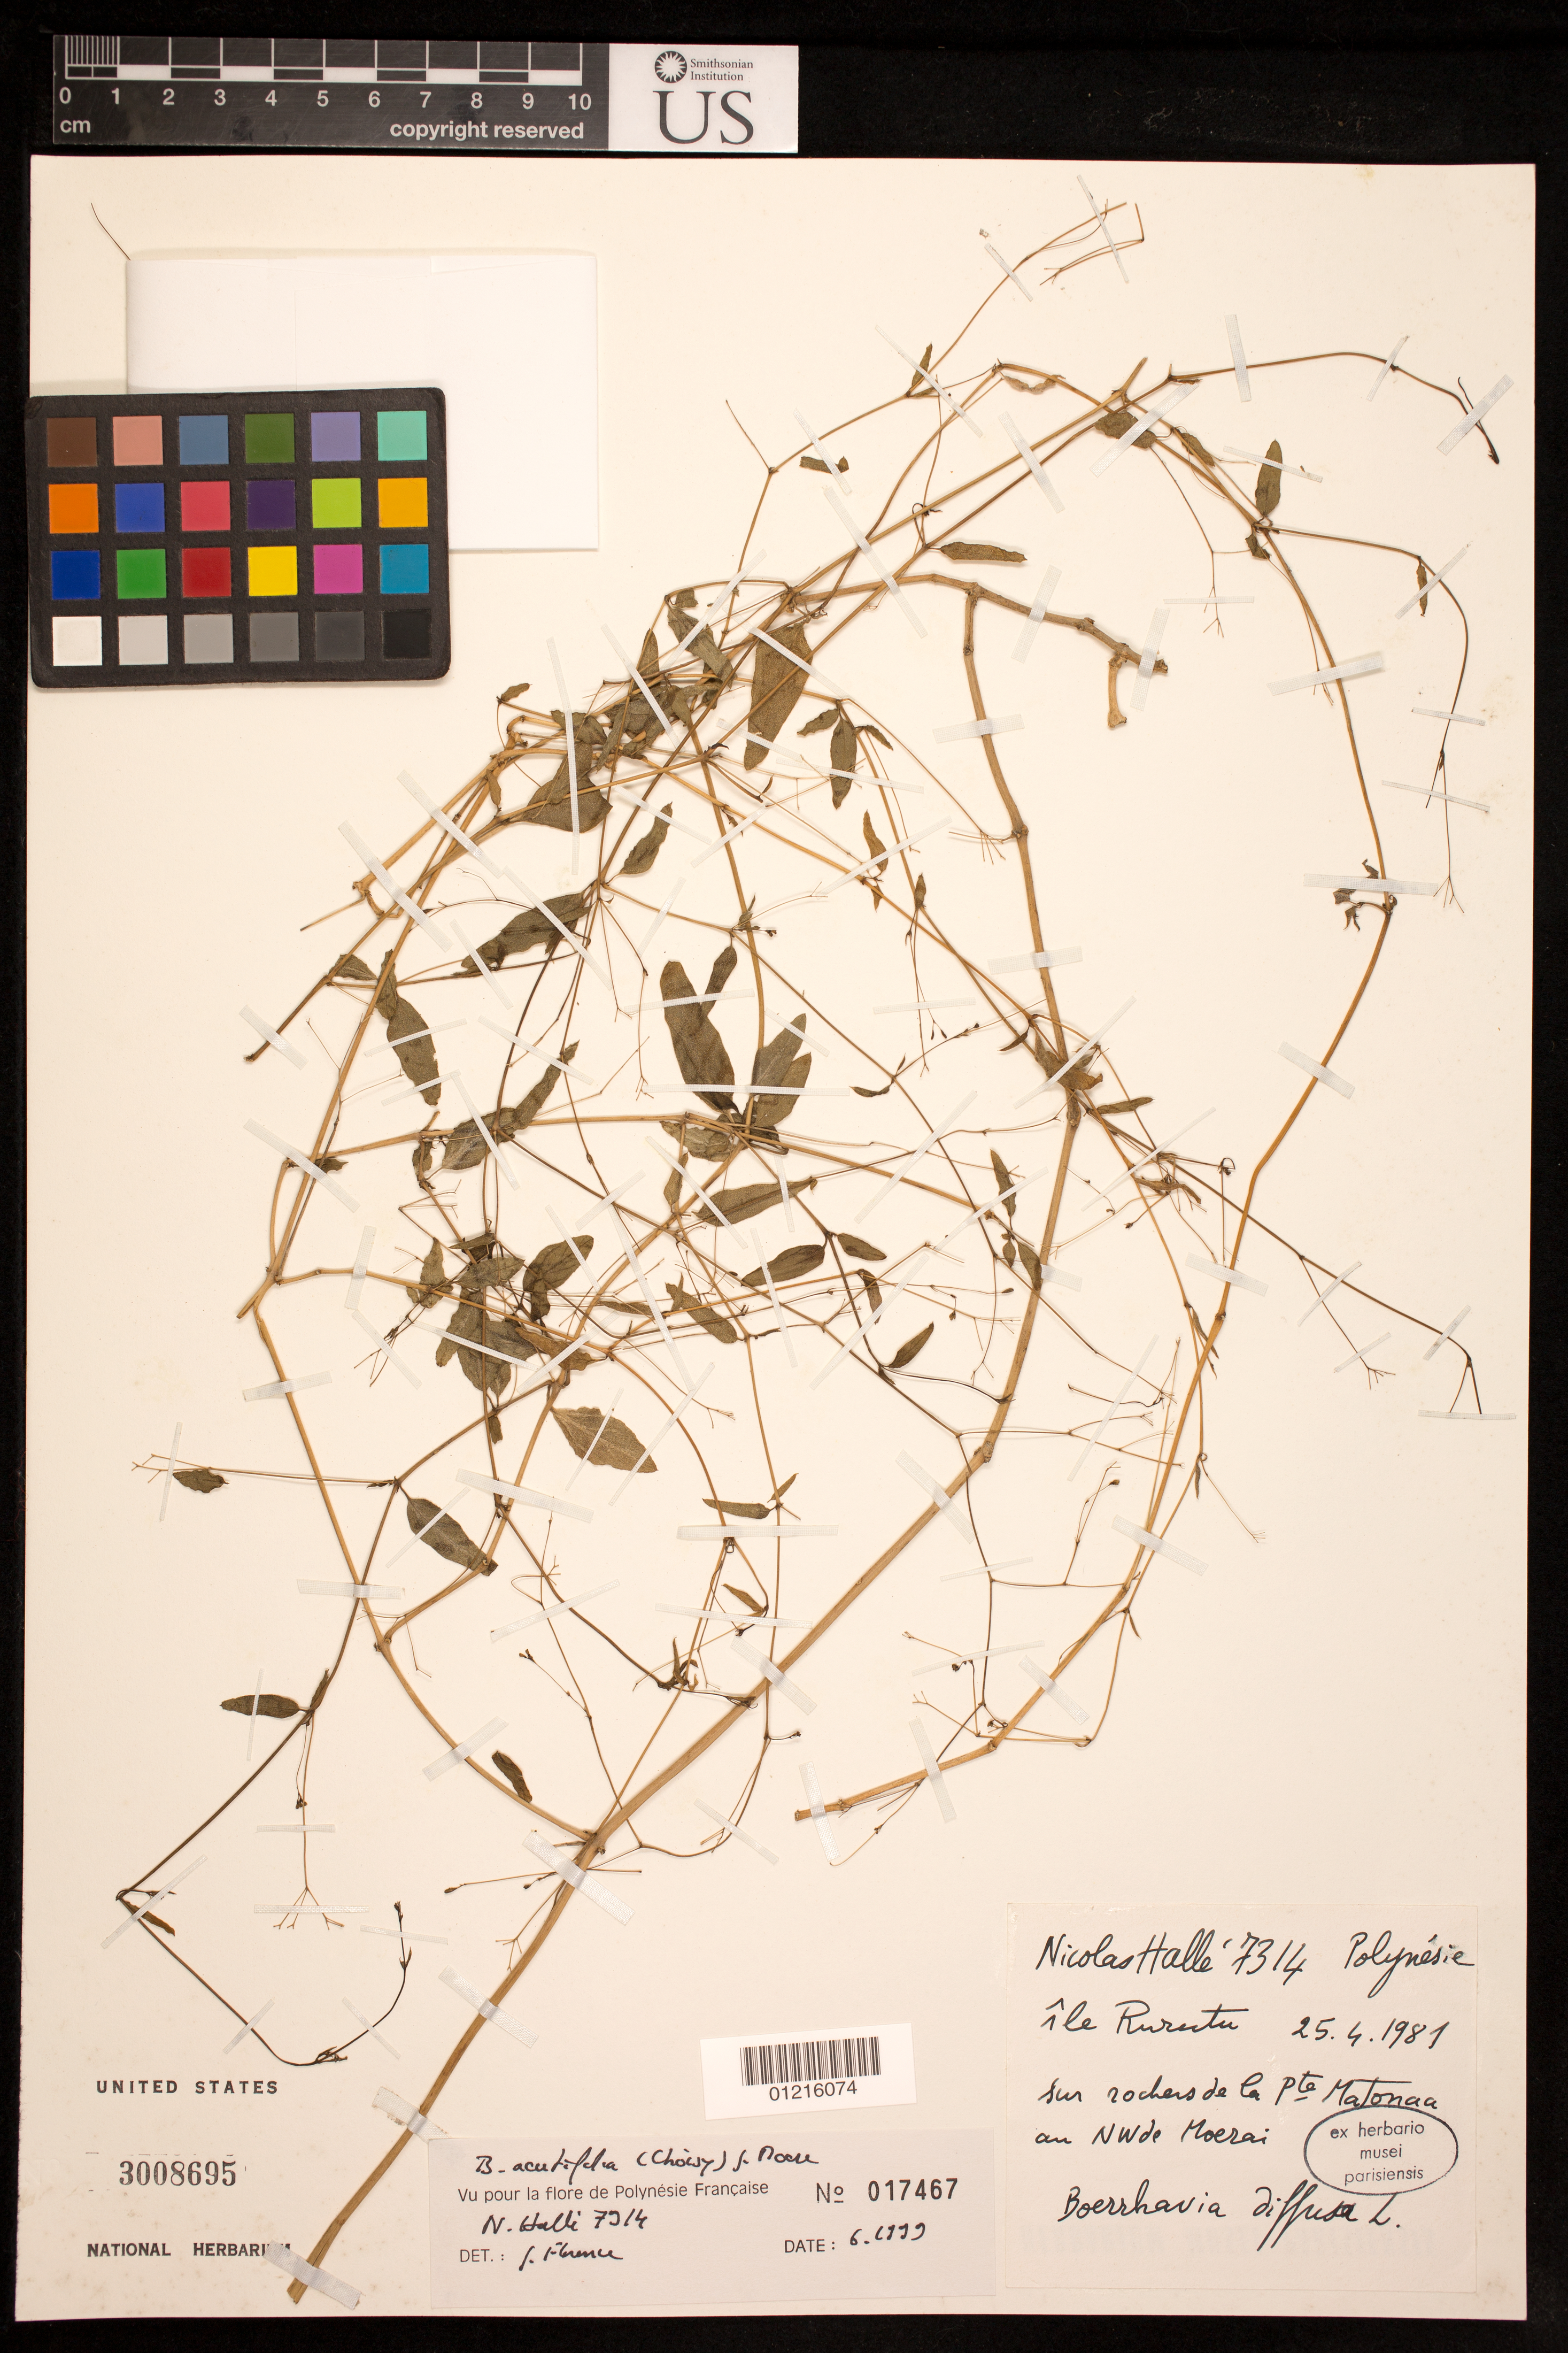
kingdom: Plantae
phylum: Tracheophyta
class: Magnoliopsida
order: Caryophyllales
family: Nyctaginaceae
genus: Boerhavia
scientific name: Boerhavia acutifolia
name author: (Choisy) J.W. Moore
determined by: Florence, J.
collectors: N. Hallé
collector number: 7314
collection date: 1981-04-25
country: French Polynesia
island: Rurutu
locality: la Pte Matonaa on NW de Moerai.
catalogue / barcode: US 3008695